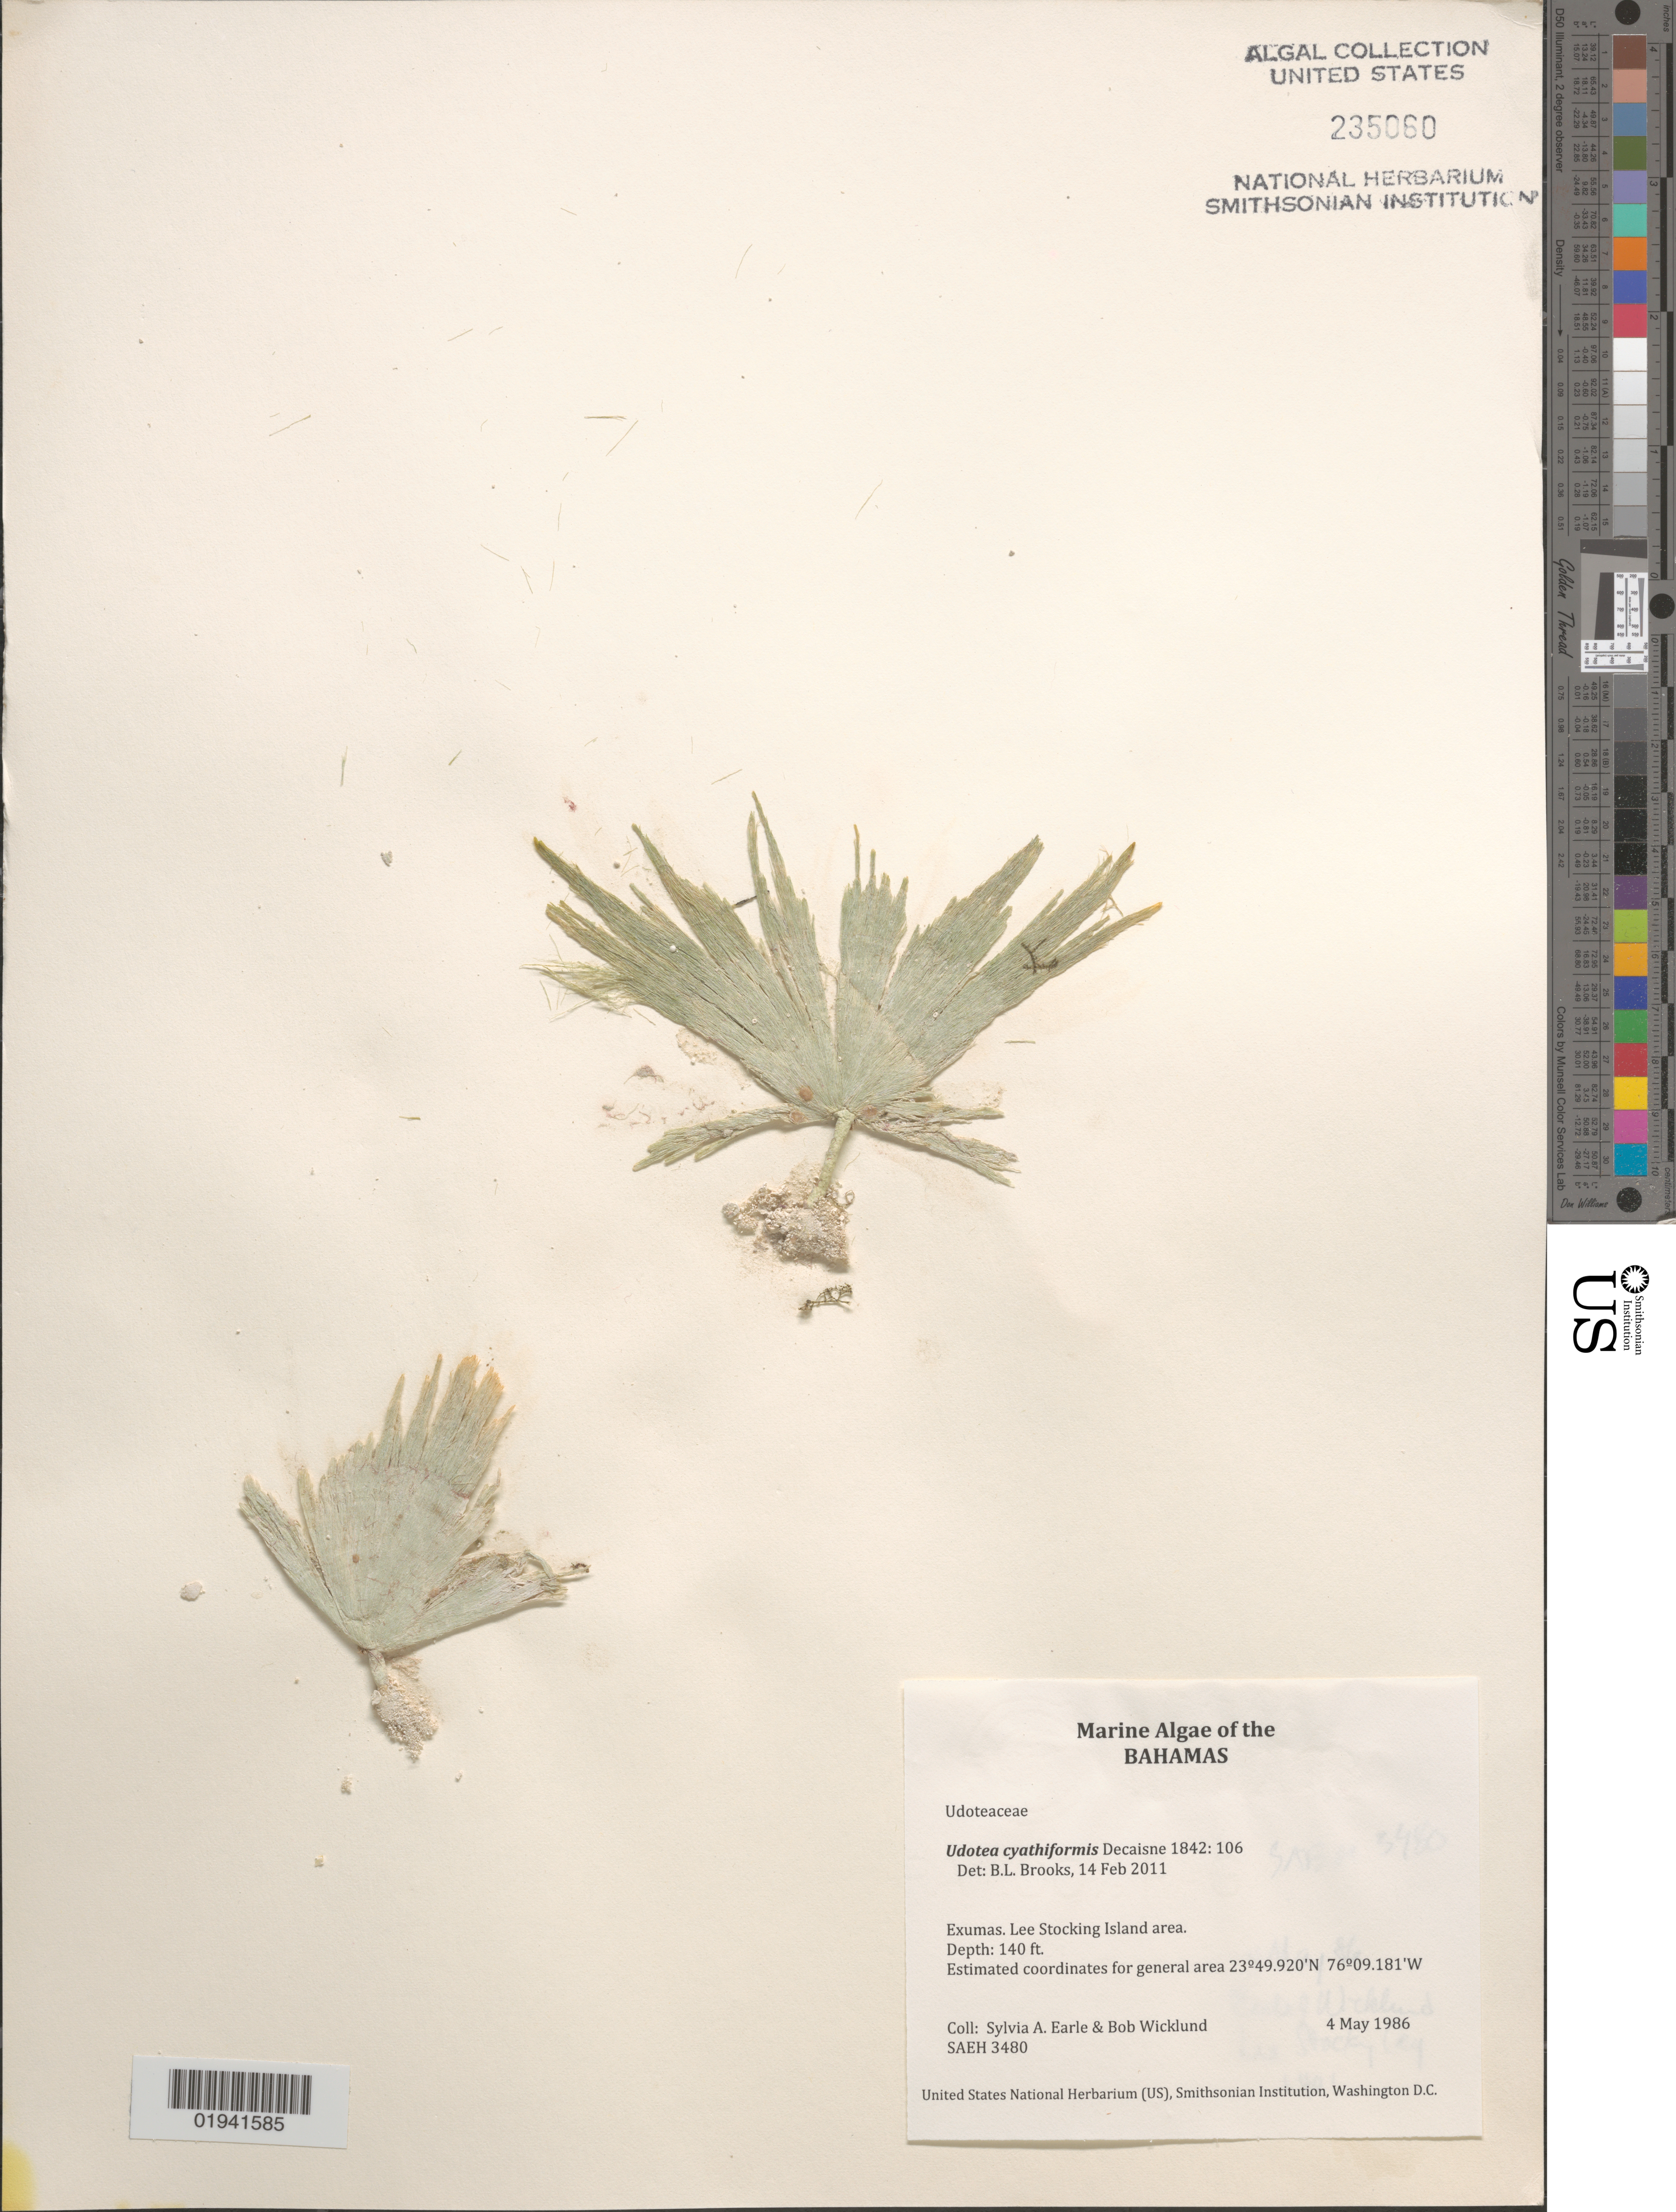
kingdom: Plantae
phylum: Chlorophyta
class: Ulvophyceae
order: Bryopsidales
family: Udoteaceae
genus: Udotea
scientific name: Udotea cyathiformis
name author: Decne.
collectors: S. A. Earle & B. Wicklund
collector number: SAEH3480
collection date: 1986-05-04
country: Bahamas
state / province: Exuma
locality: Exumas. Lee Stocking Island area.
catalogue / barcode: US 235060